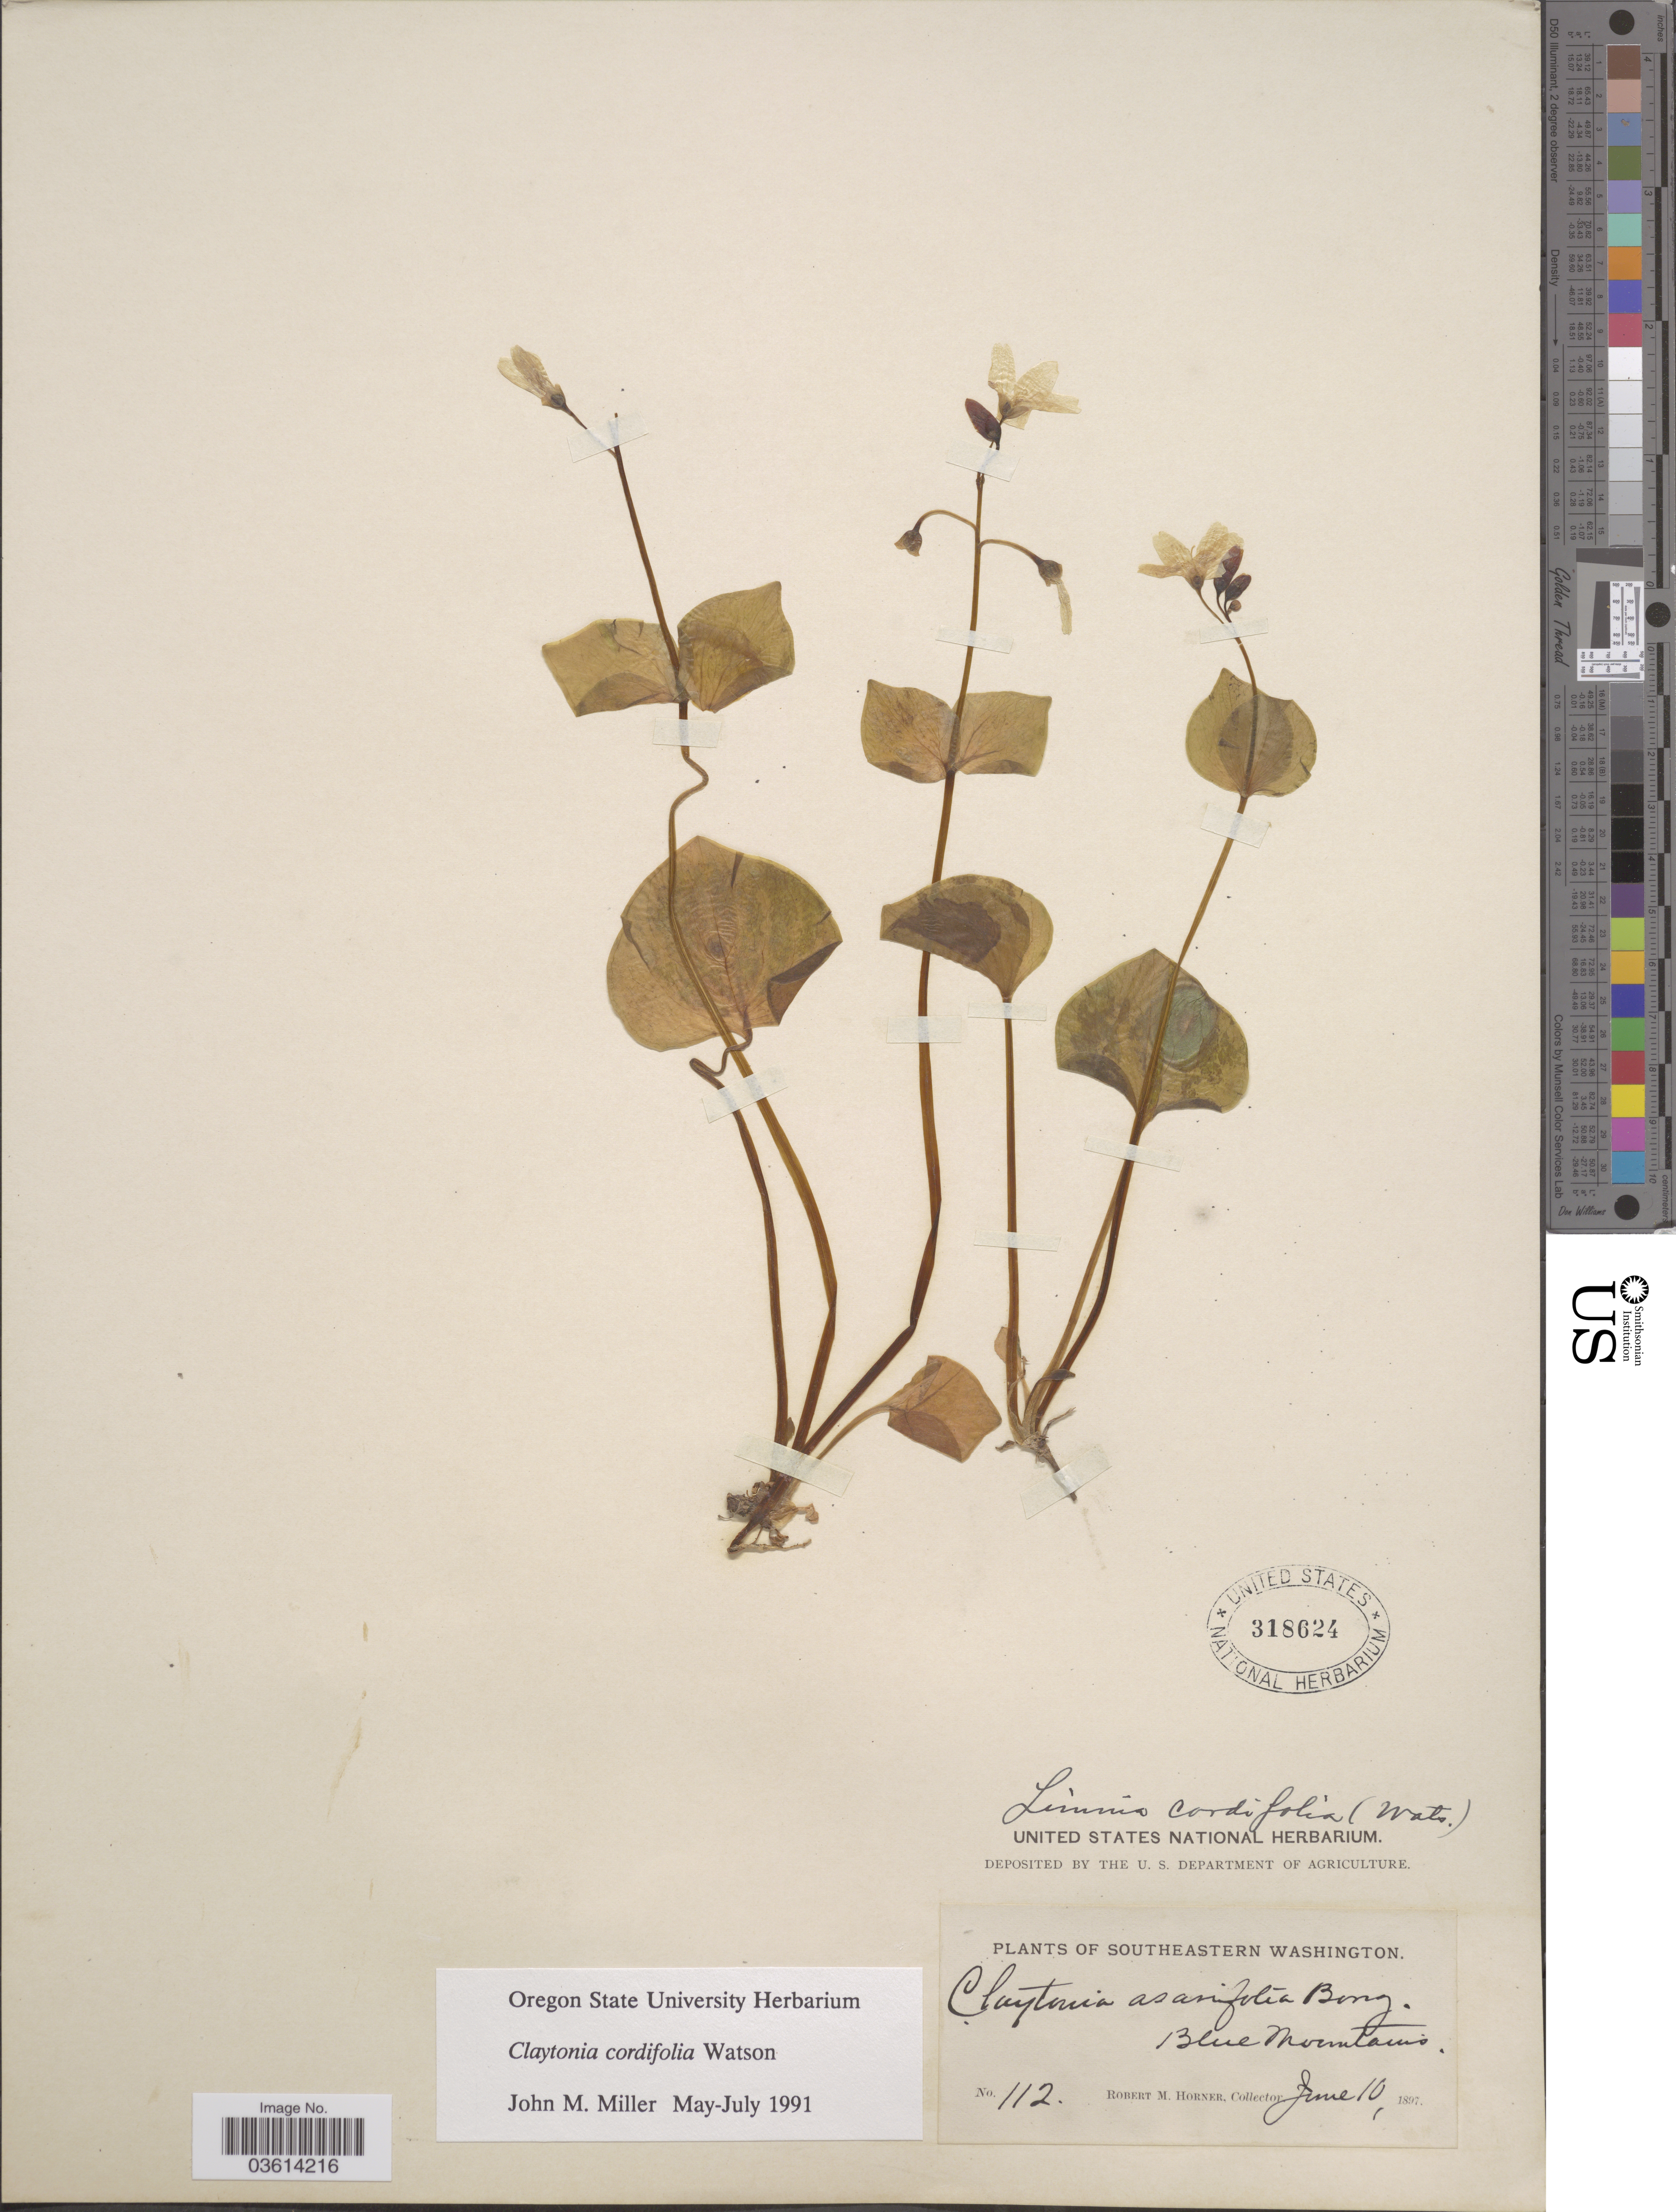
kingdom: Plantae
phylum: Tracheophyta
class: Magnoliopsida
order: Caryophyllales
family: Montiaceae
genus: Claytonia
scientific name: Claytonia cordifolia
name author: S. Watson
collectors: R. Horner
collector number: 112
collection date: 1897-06-10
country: United States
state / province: Washington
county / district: Clallam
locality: Southeastern Washington. Blue Mountains.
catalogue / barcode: US 318624